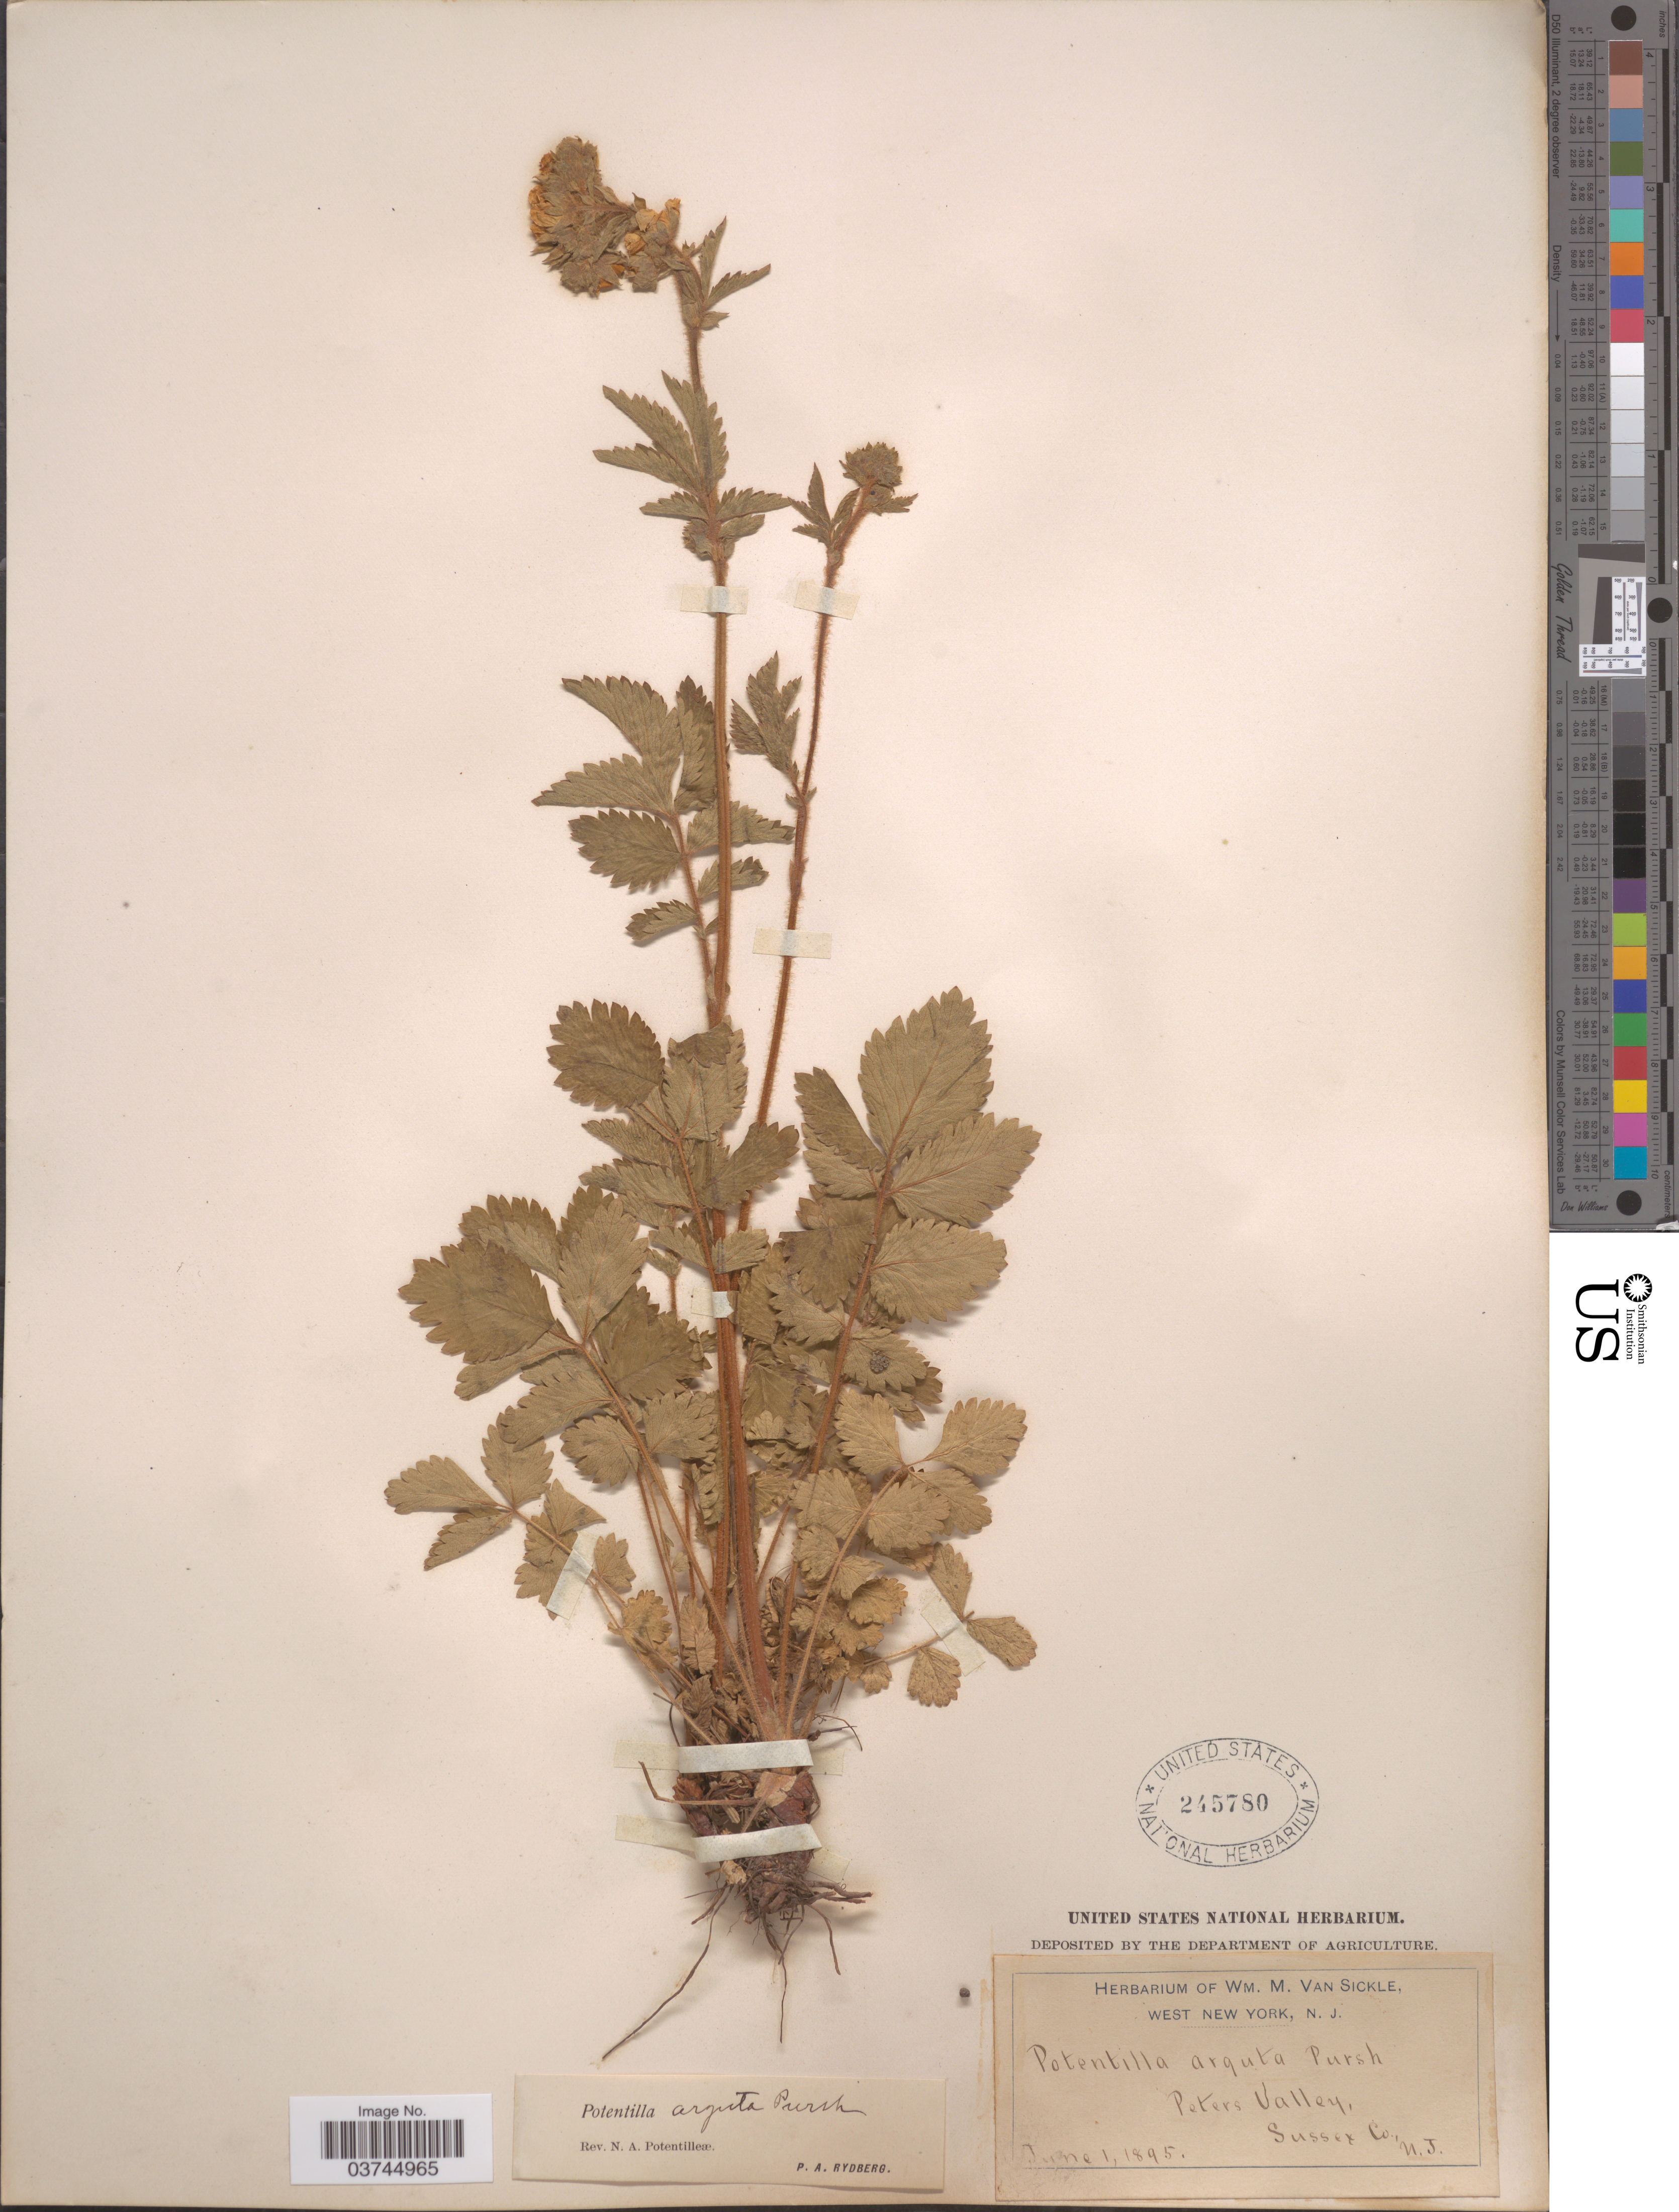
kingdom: Plantae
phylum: Tracheophyta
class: Magnoliopsida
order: Rosales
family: Rosaceae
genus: Drymocallis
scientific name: Drymocallis arguta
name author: (Pursh) Rydb.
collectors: ex herb. Wm. M. Van Sickle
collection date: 1895-06-01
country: United States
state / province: New Jersey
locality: West New York. Peters Valley, Sussex Co.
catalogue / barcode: US 245780